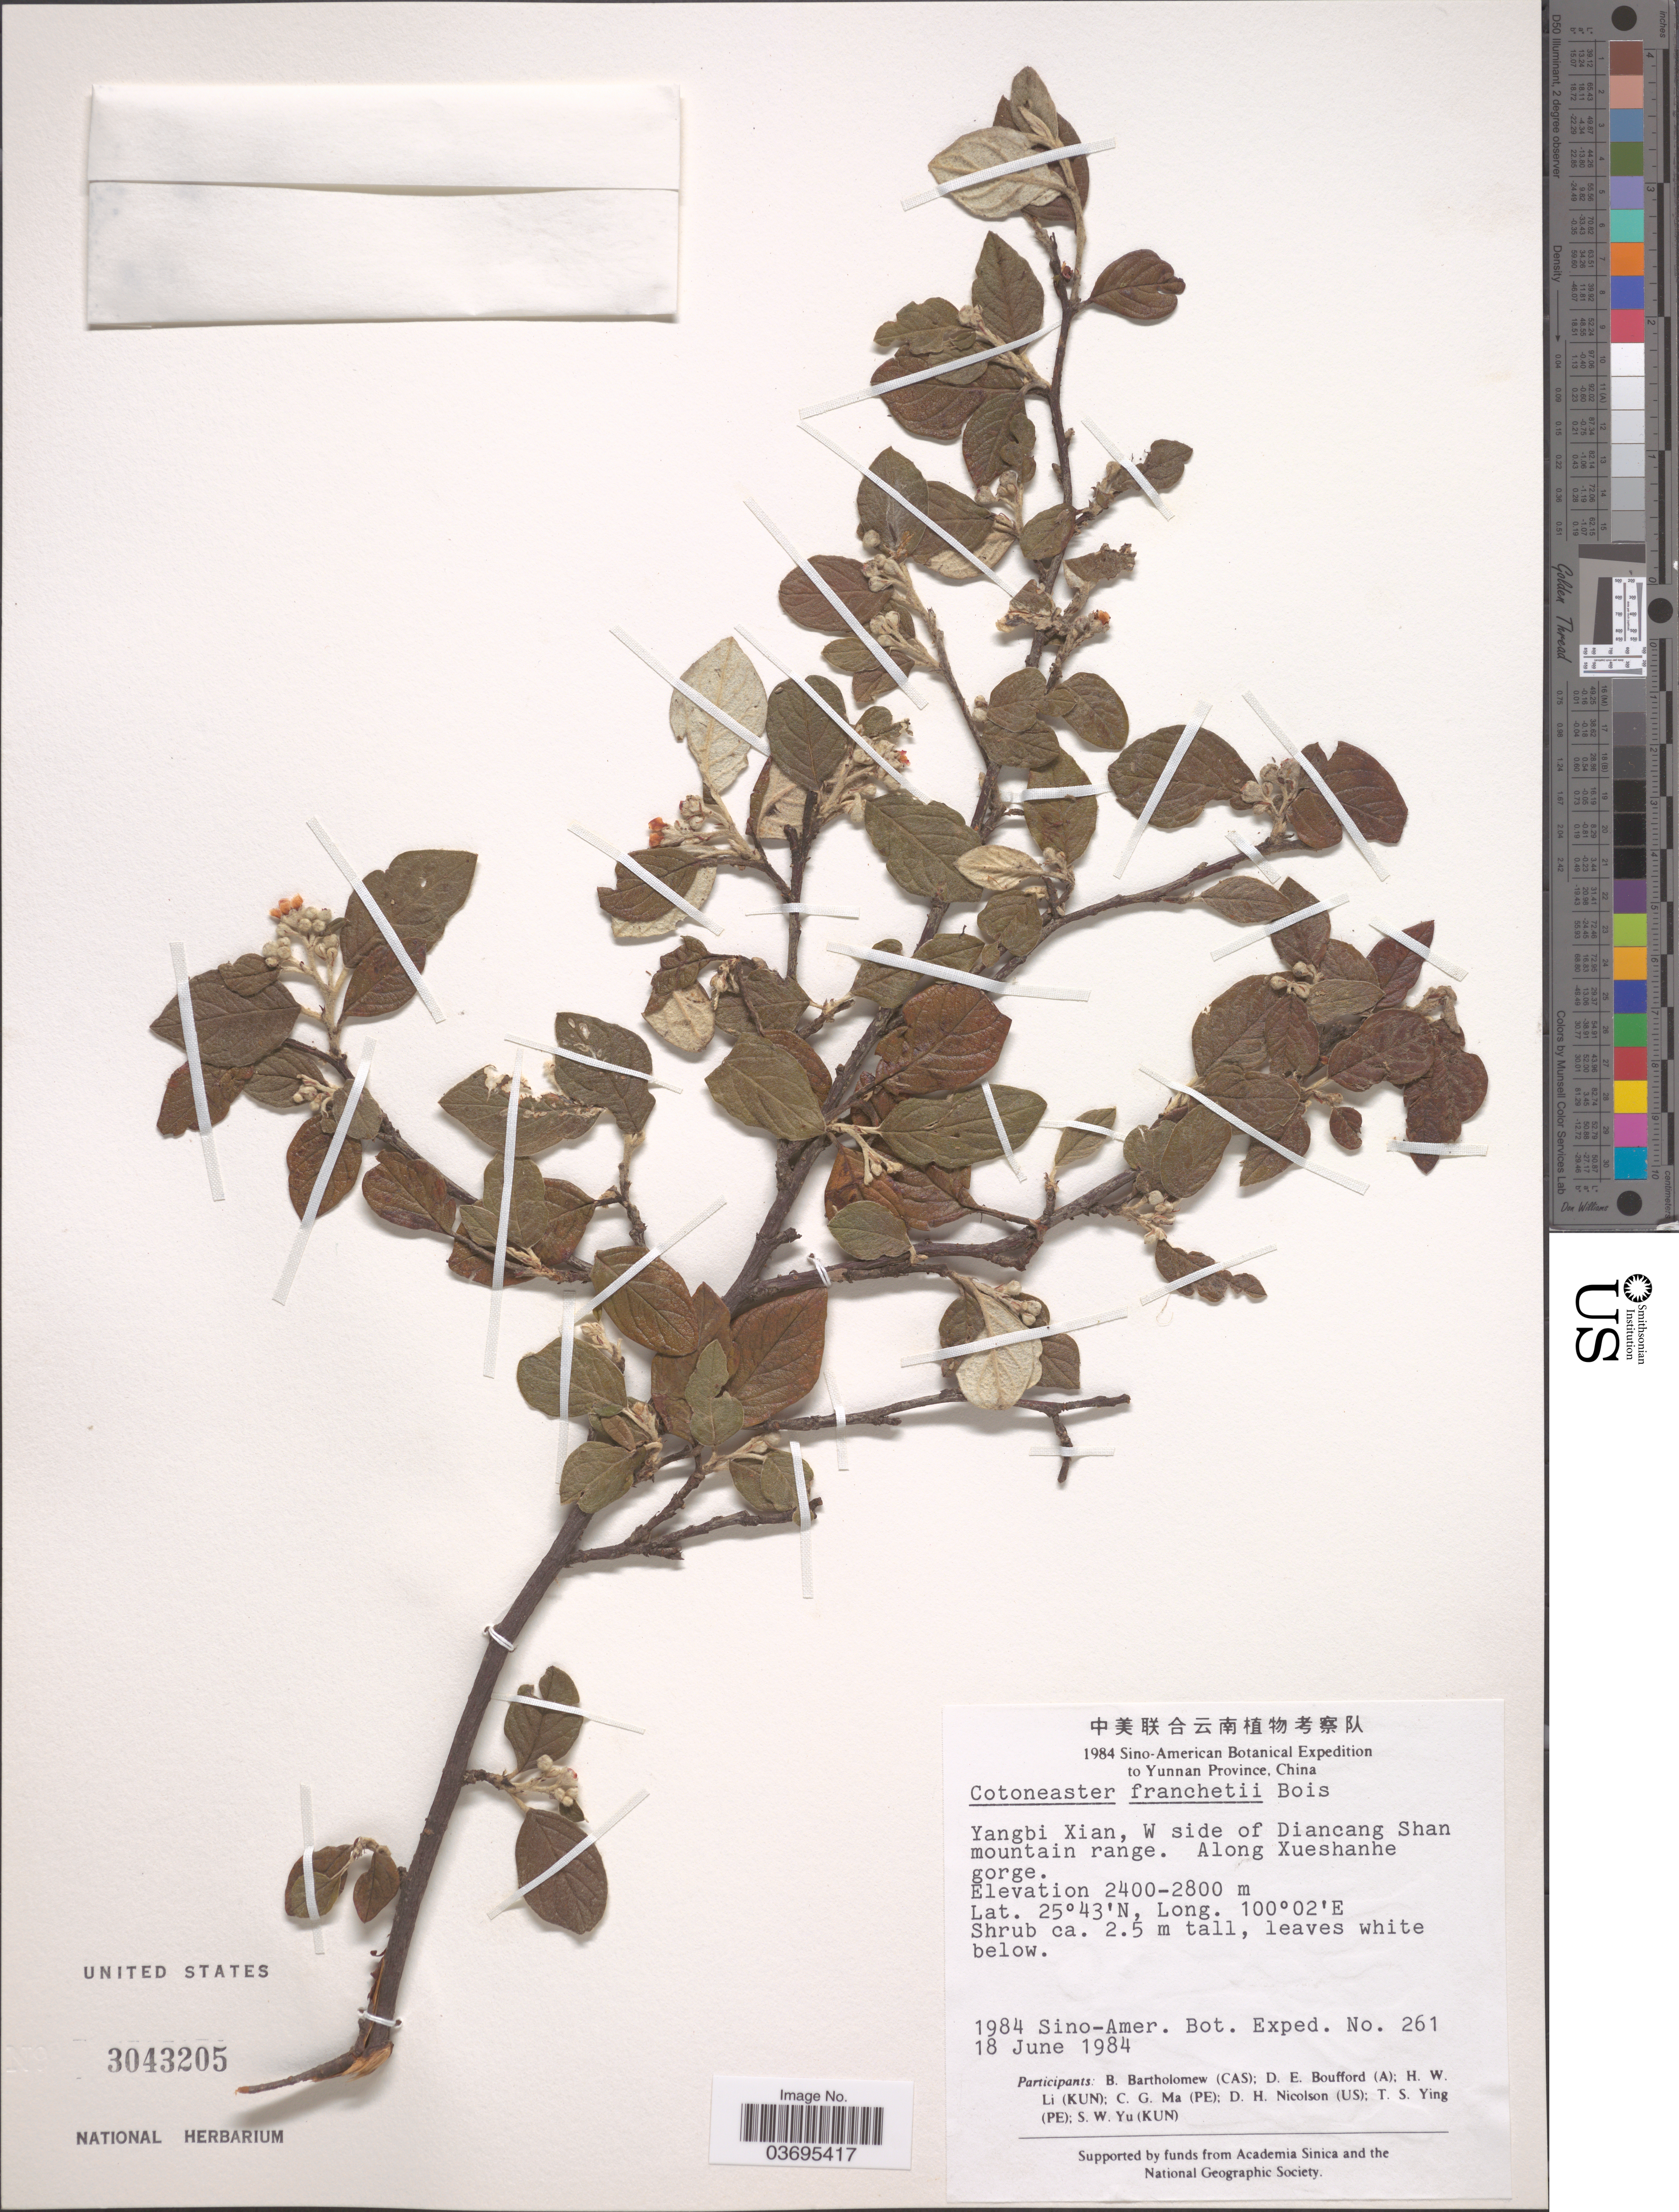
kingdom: Plantae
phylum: Tracheophyta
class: Magnoliopsida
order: Rosales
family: Rosaceae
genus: Cotoneaster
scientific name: Cotoneaster franchetii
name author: Bois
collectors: Sino-Amer. Bot. Exped. 1984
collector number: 261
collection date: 1984-06-18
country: China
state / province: Yunnan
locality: Yangbi Xian, W side of Diancang Shan mountain range. Along Xueshanhe gorge.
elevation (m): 2400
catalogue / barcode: US 3043205